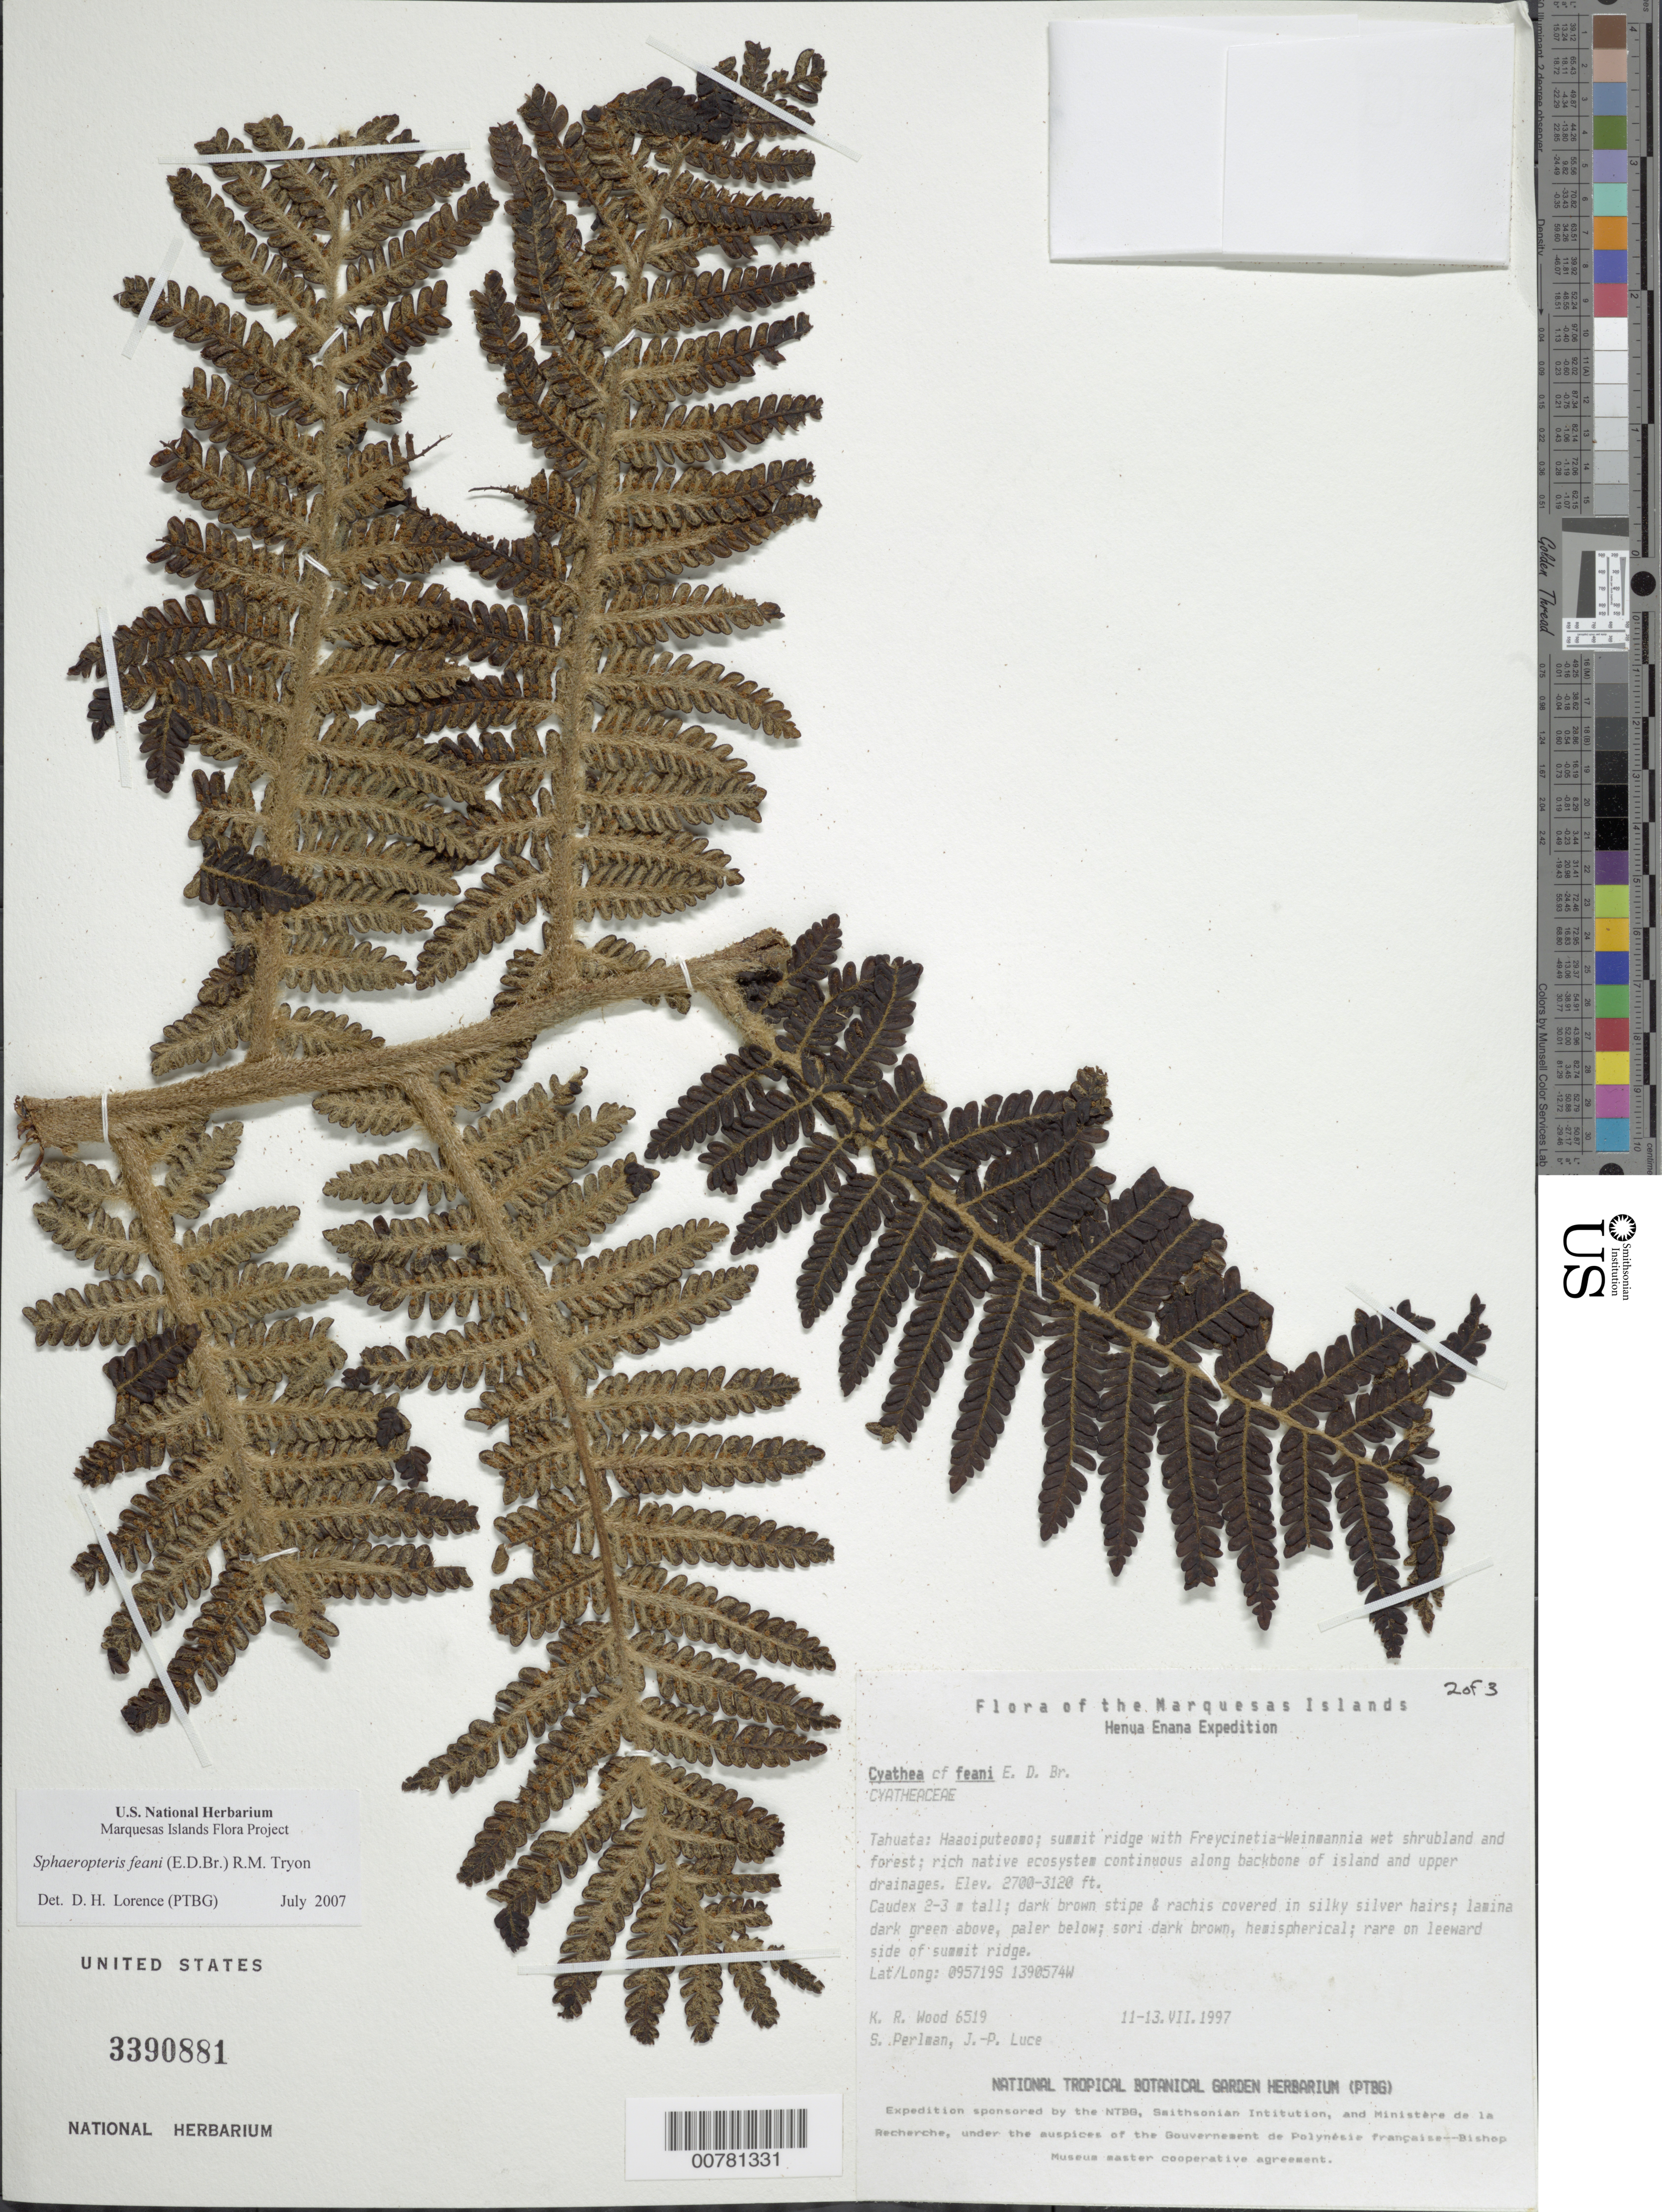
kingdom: Plantae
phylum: Tracheophyta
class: Polypodiopsida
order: Cyatheales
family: Cyatheaceae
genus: Sphaeropteris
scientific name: Sphaeropteris feani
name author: (E.D. Br.) R.M. Tryon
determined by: Lorence, David H., (PTBG), National Tropical Botanical Garden (UNITED STATES)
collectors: K. R. Wood, S. P. Perlman & J. Luce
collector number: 6519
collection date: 1997-07-11/1997-07-13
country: French Polynesia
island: Tahuata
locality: Haaoiputeomo, summit ridge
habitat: In Freycinetia - Weinmannia wet shrub and forest, rich native ecosystem, continuous along backbone of island and upper drainages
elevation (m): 823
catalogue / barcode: US 3390881